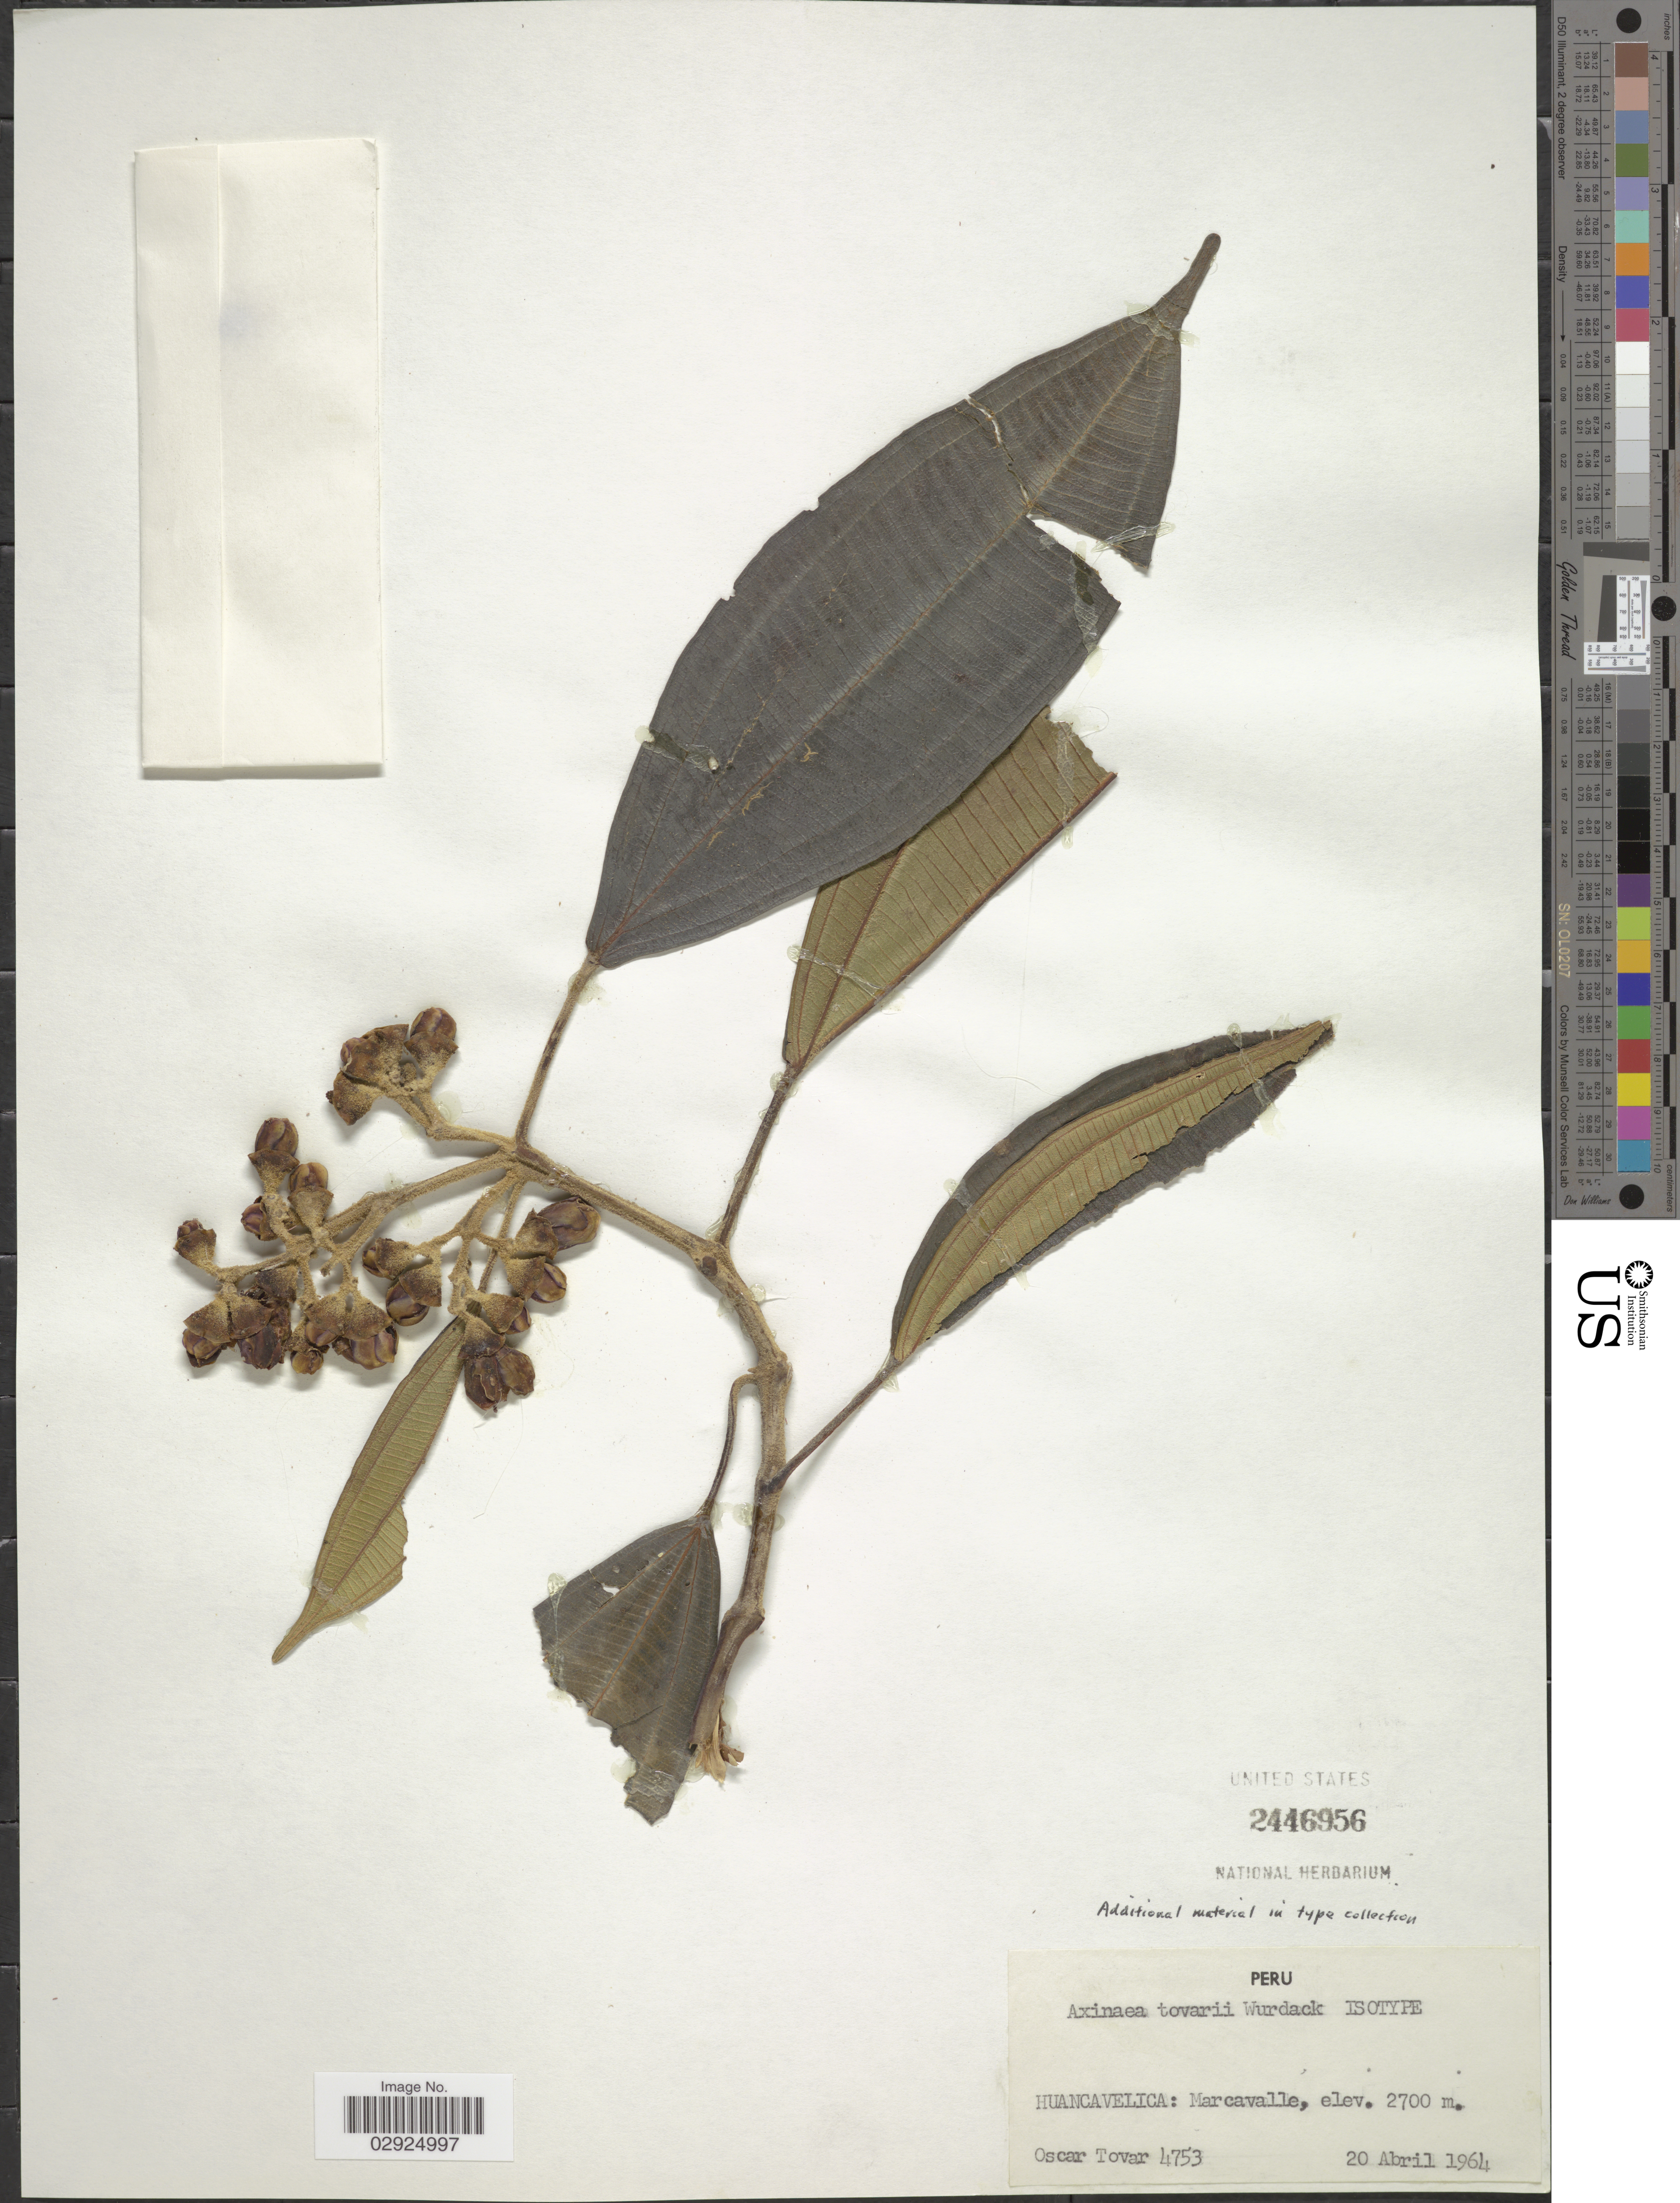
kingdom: Plantae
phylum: Tracheophyta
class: Magnoliopsida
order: Myrtales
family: Melastomataceae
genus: Axinaea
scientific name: Axinaea tovarii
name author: Wurdack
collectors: Ó. Tovar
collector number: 4753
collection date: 1964-04-20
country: Peru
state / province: Huancavelica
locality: Marcavalle.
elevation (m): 2700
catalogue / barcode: US 2446956